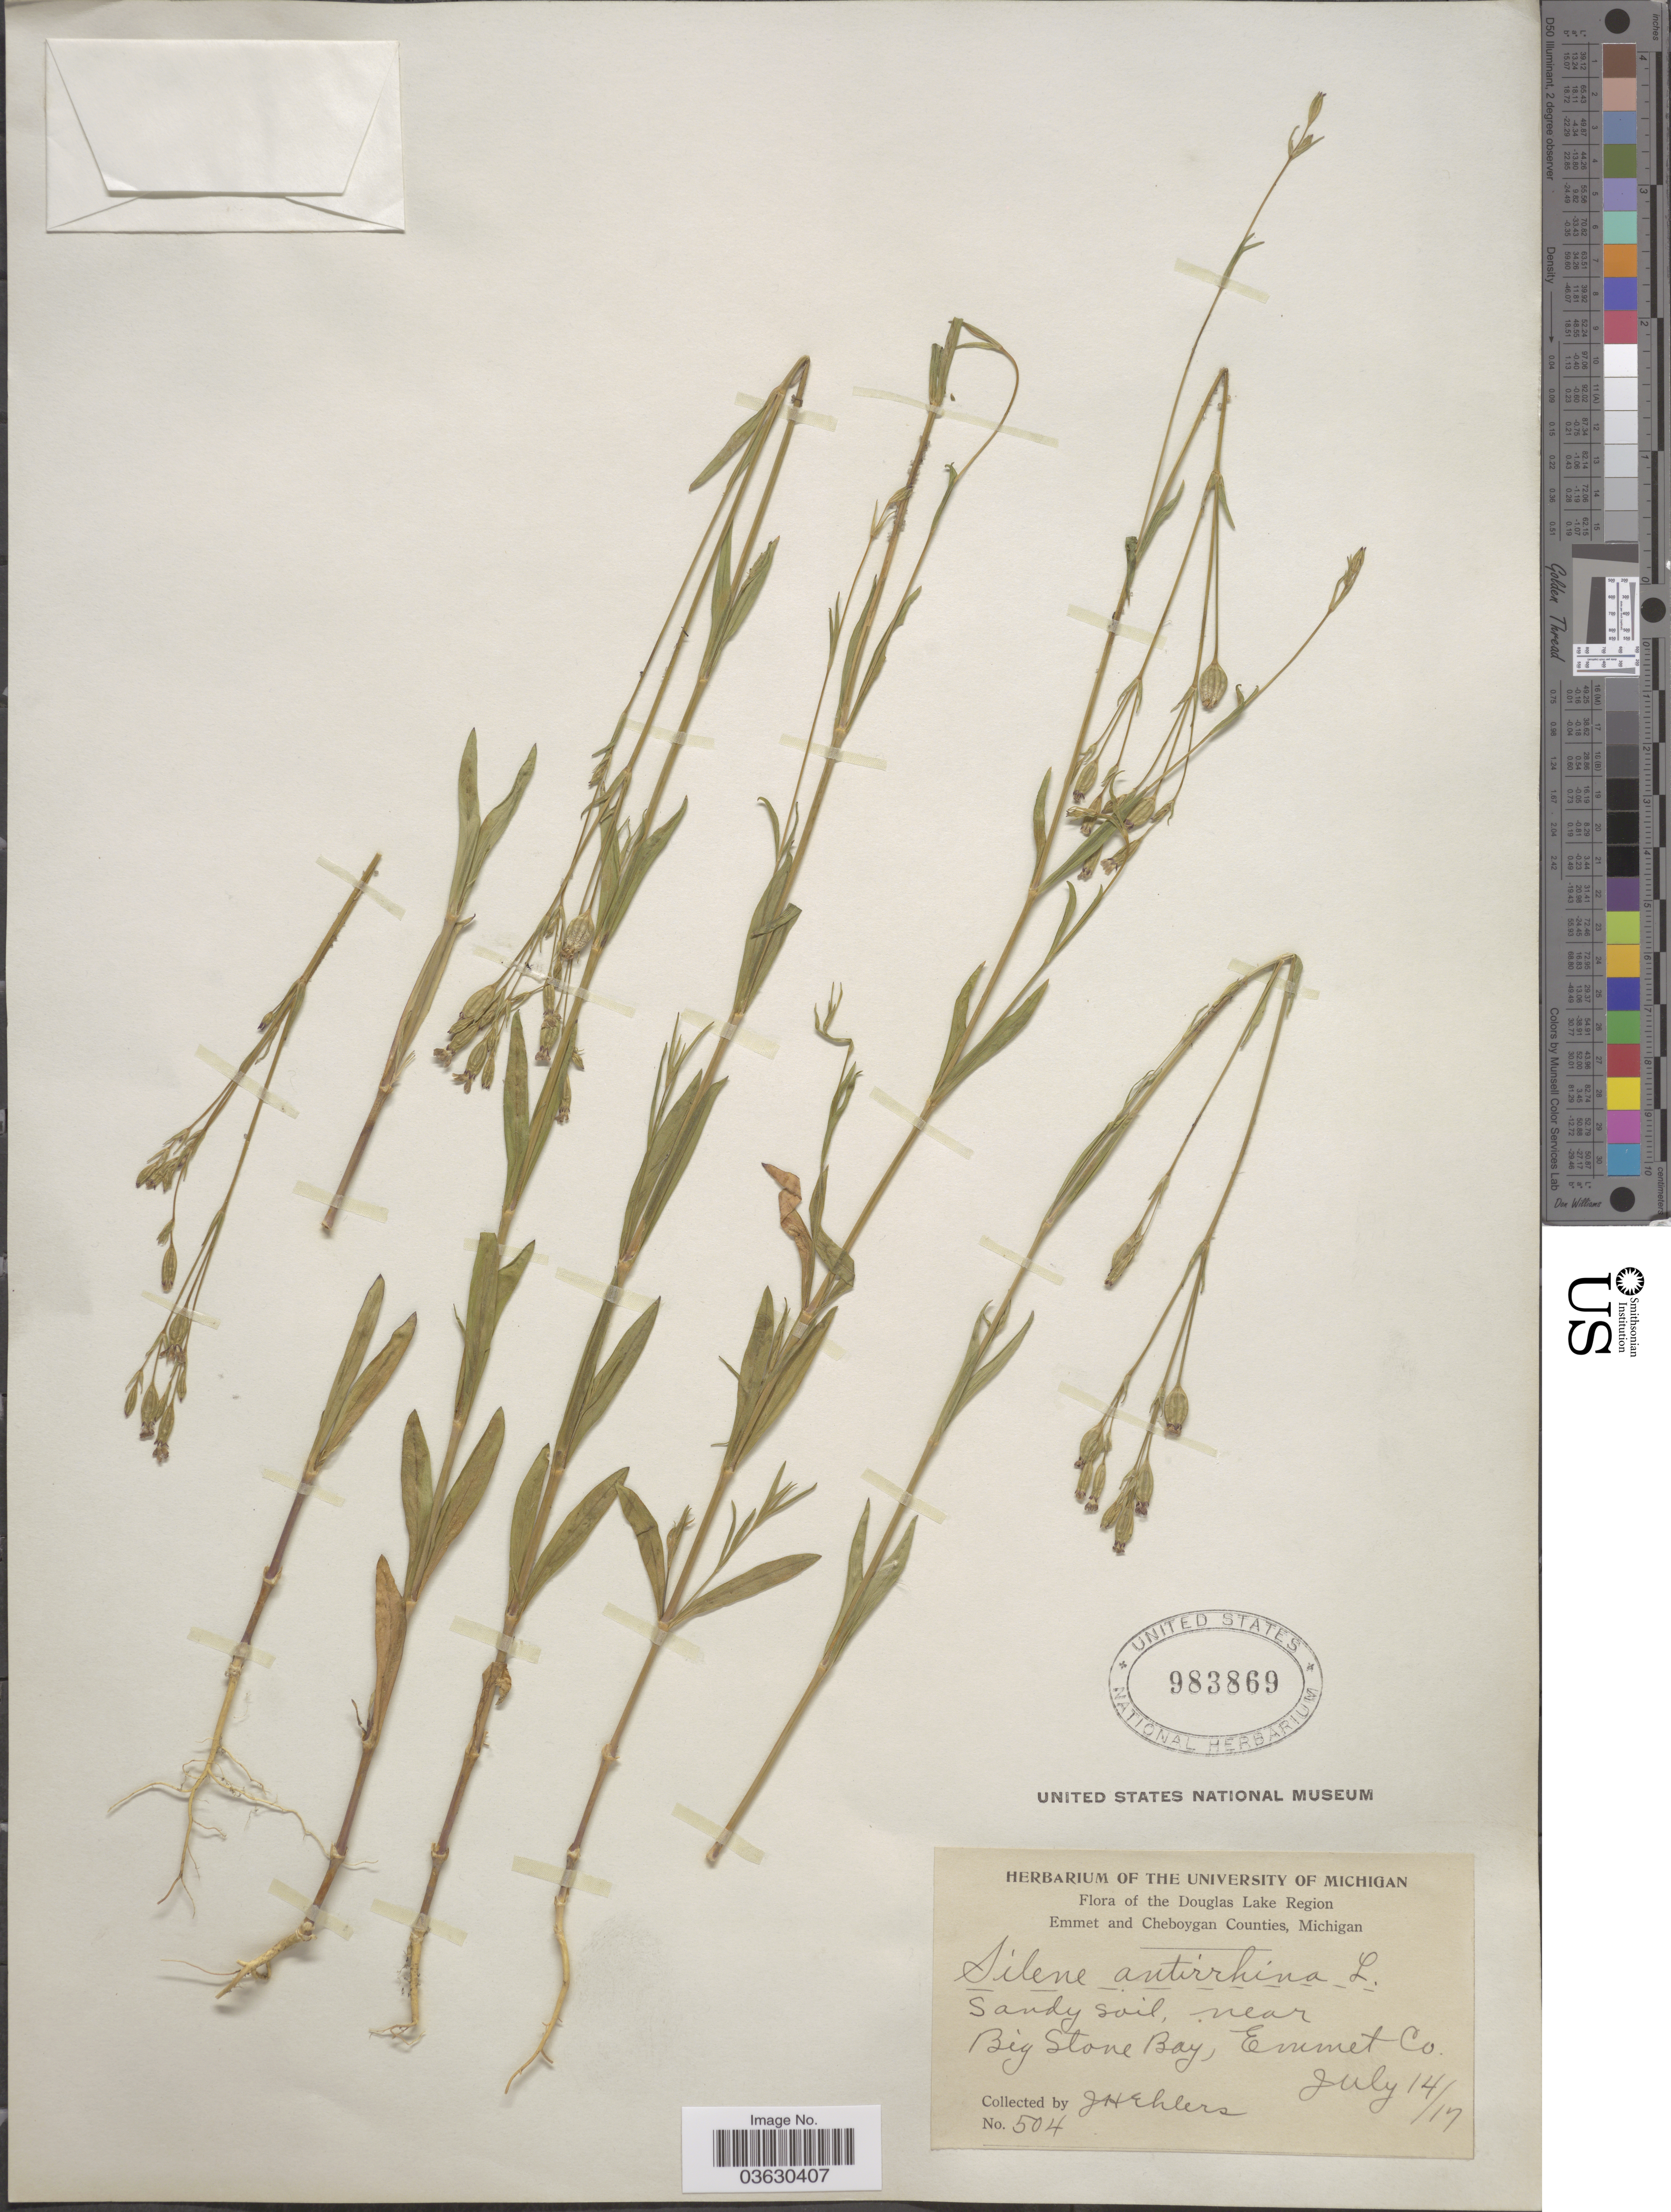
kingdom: Plantae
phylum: Tracheophyta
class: Magnoliopsida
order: Caryophyllales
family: Caryophyllaceae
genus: Silene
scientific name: Silene antirrhina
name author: L.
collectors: J. H. Ehlers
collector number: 504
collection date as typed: Transcribed d/m/y: 14/7/17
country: United States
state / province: Michigan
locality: The Douglas Lake Region. Sandy soil, near Big Stone Bay, Emmet Co.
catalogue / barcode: US 983869